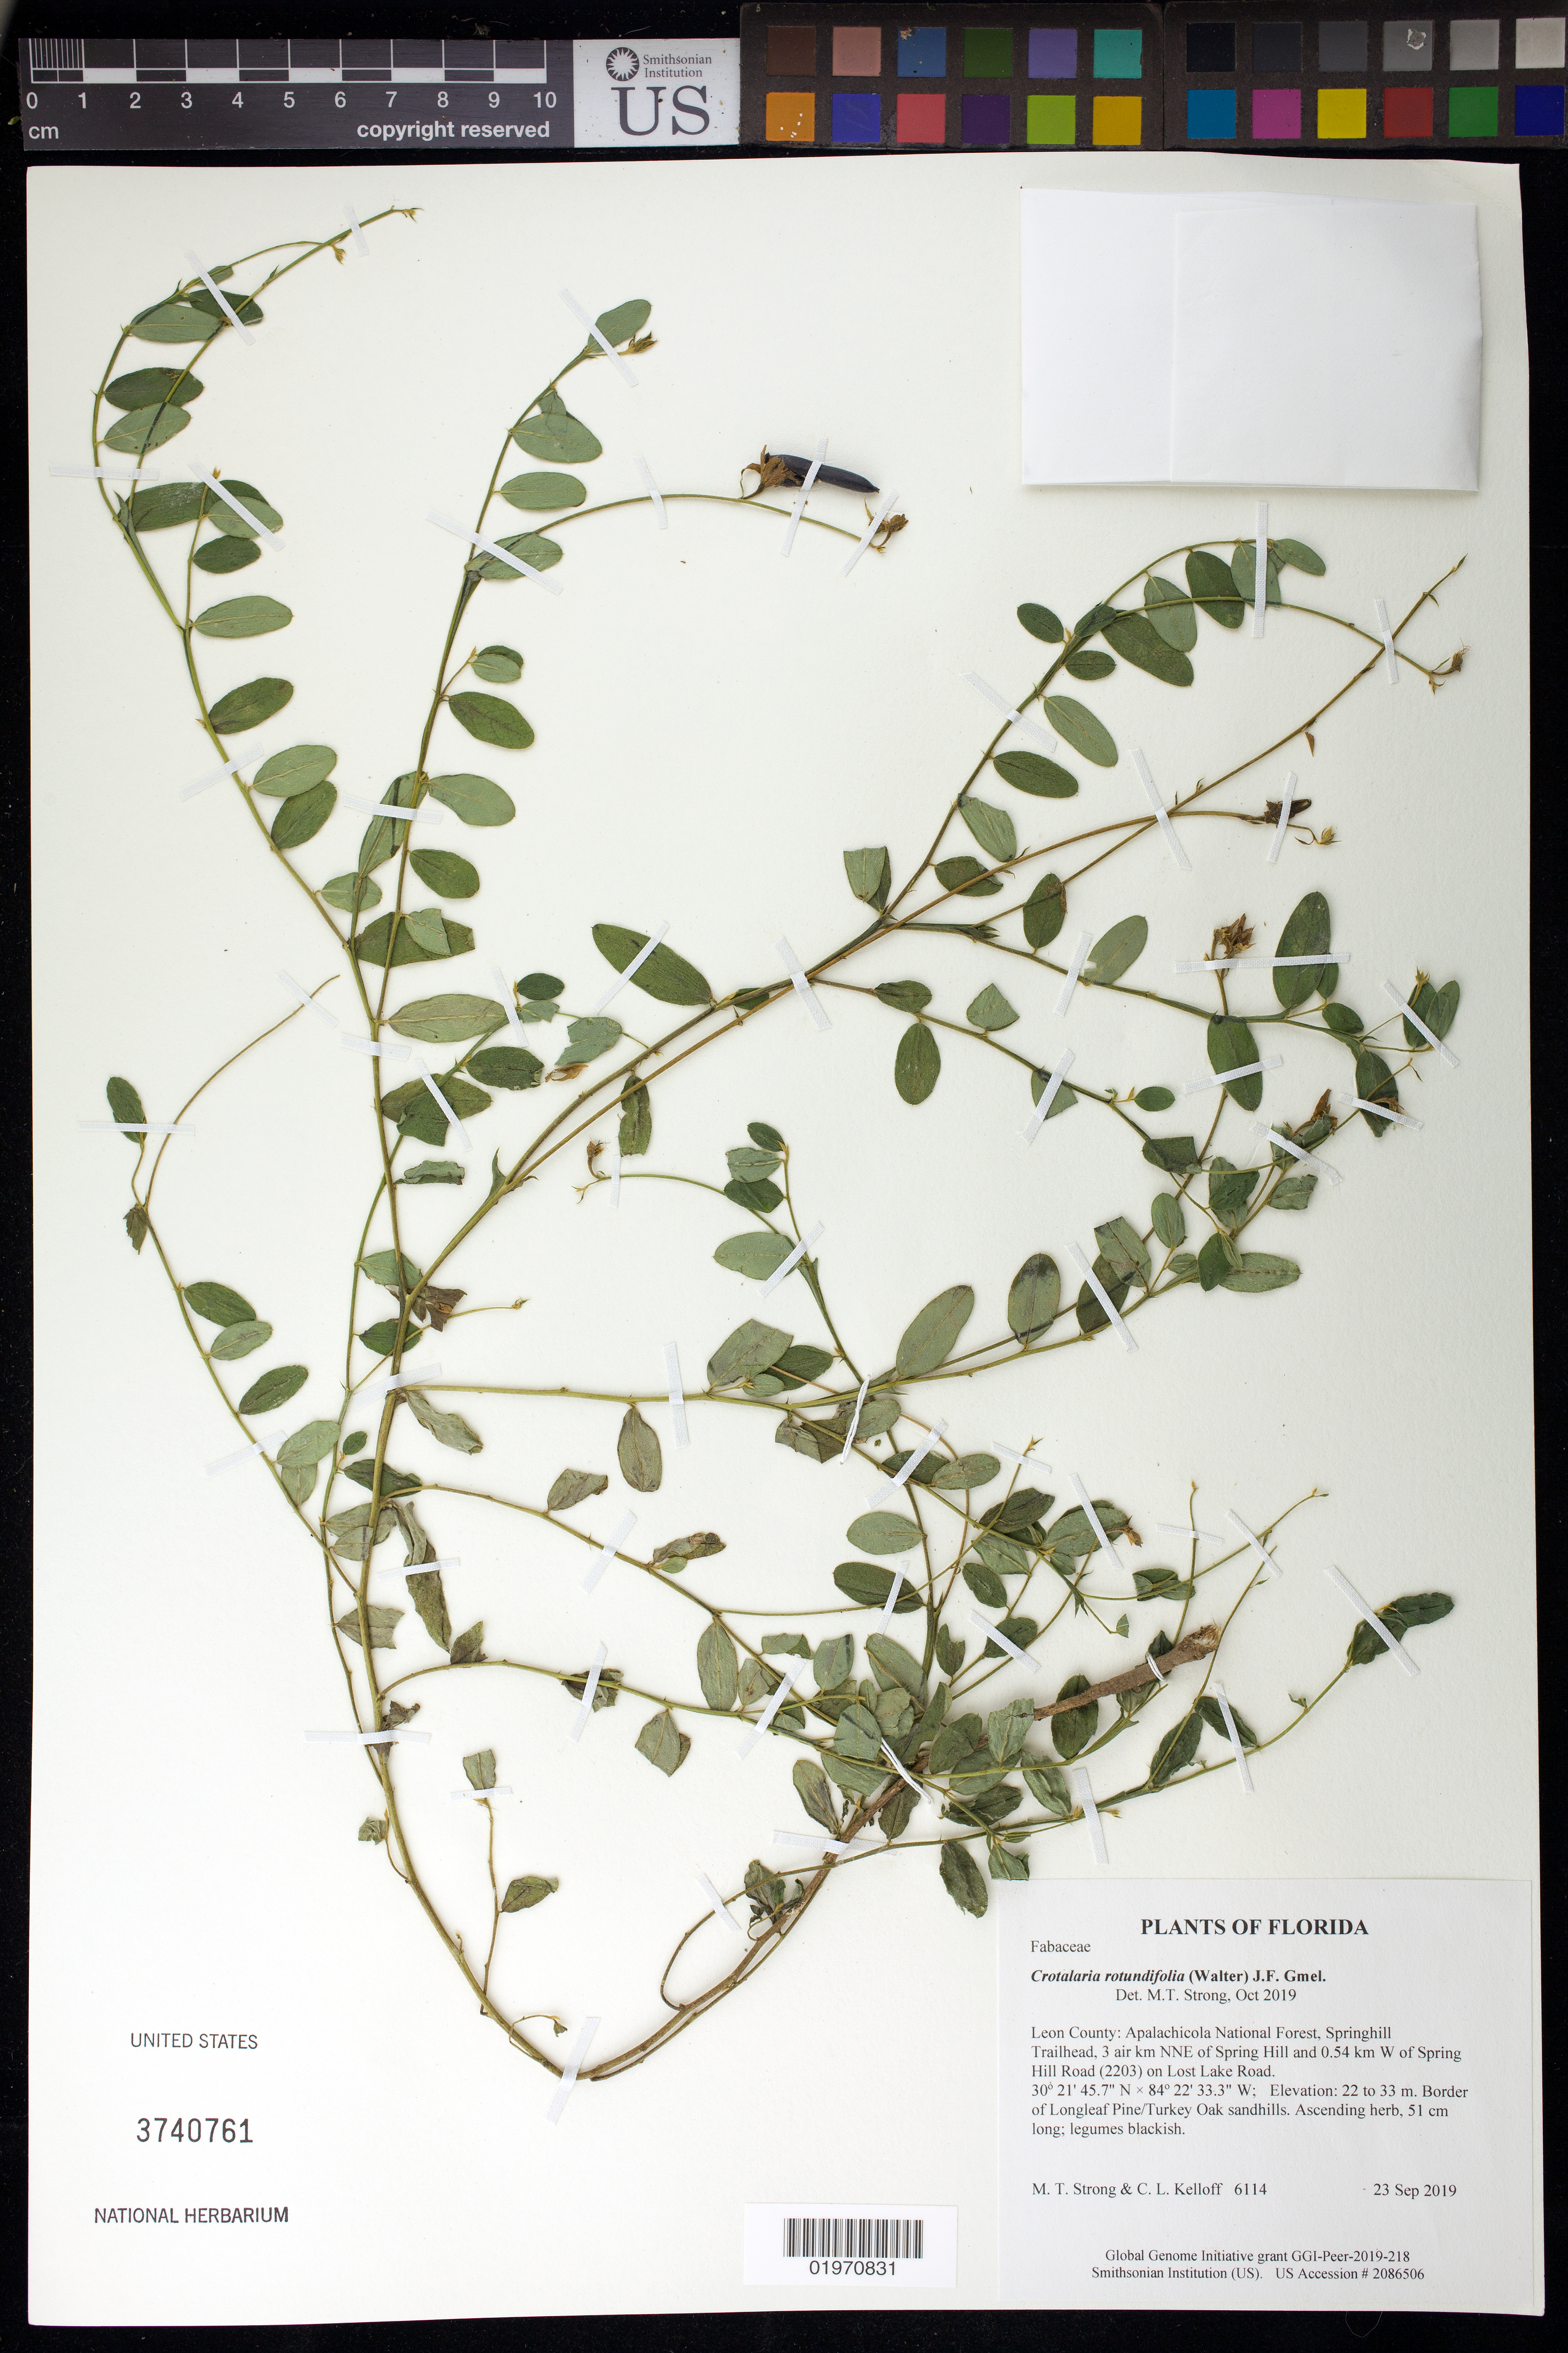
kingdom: Plantae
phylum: Tracheophyta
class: Magnoliopsida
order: Fabales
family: Fabaceae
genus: Crotalaria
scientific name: Crotalaria rotundifolia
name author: Walter ex J.F. Gmel.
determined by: Strong, Mark T., (BOT), Smithsonian Institution - National Museum of Natural History (UNITED STATES)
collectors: M. T. Strong & C. L. Kelloff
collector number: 6114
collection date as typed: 23 Sep 2019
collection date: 2019-09-23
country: United States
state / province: Florida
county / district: Leon County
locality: Apalachicola National Forest, Springhill Trailhead, 3 air km NNE of Spring Hill and 0.54 km W of Spring Hill Road (2203) on Lost Lake Road.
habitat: Border of Longleaf Pine/Turkey Oak sandhills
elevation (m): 22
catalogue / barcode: US 3740761